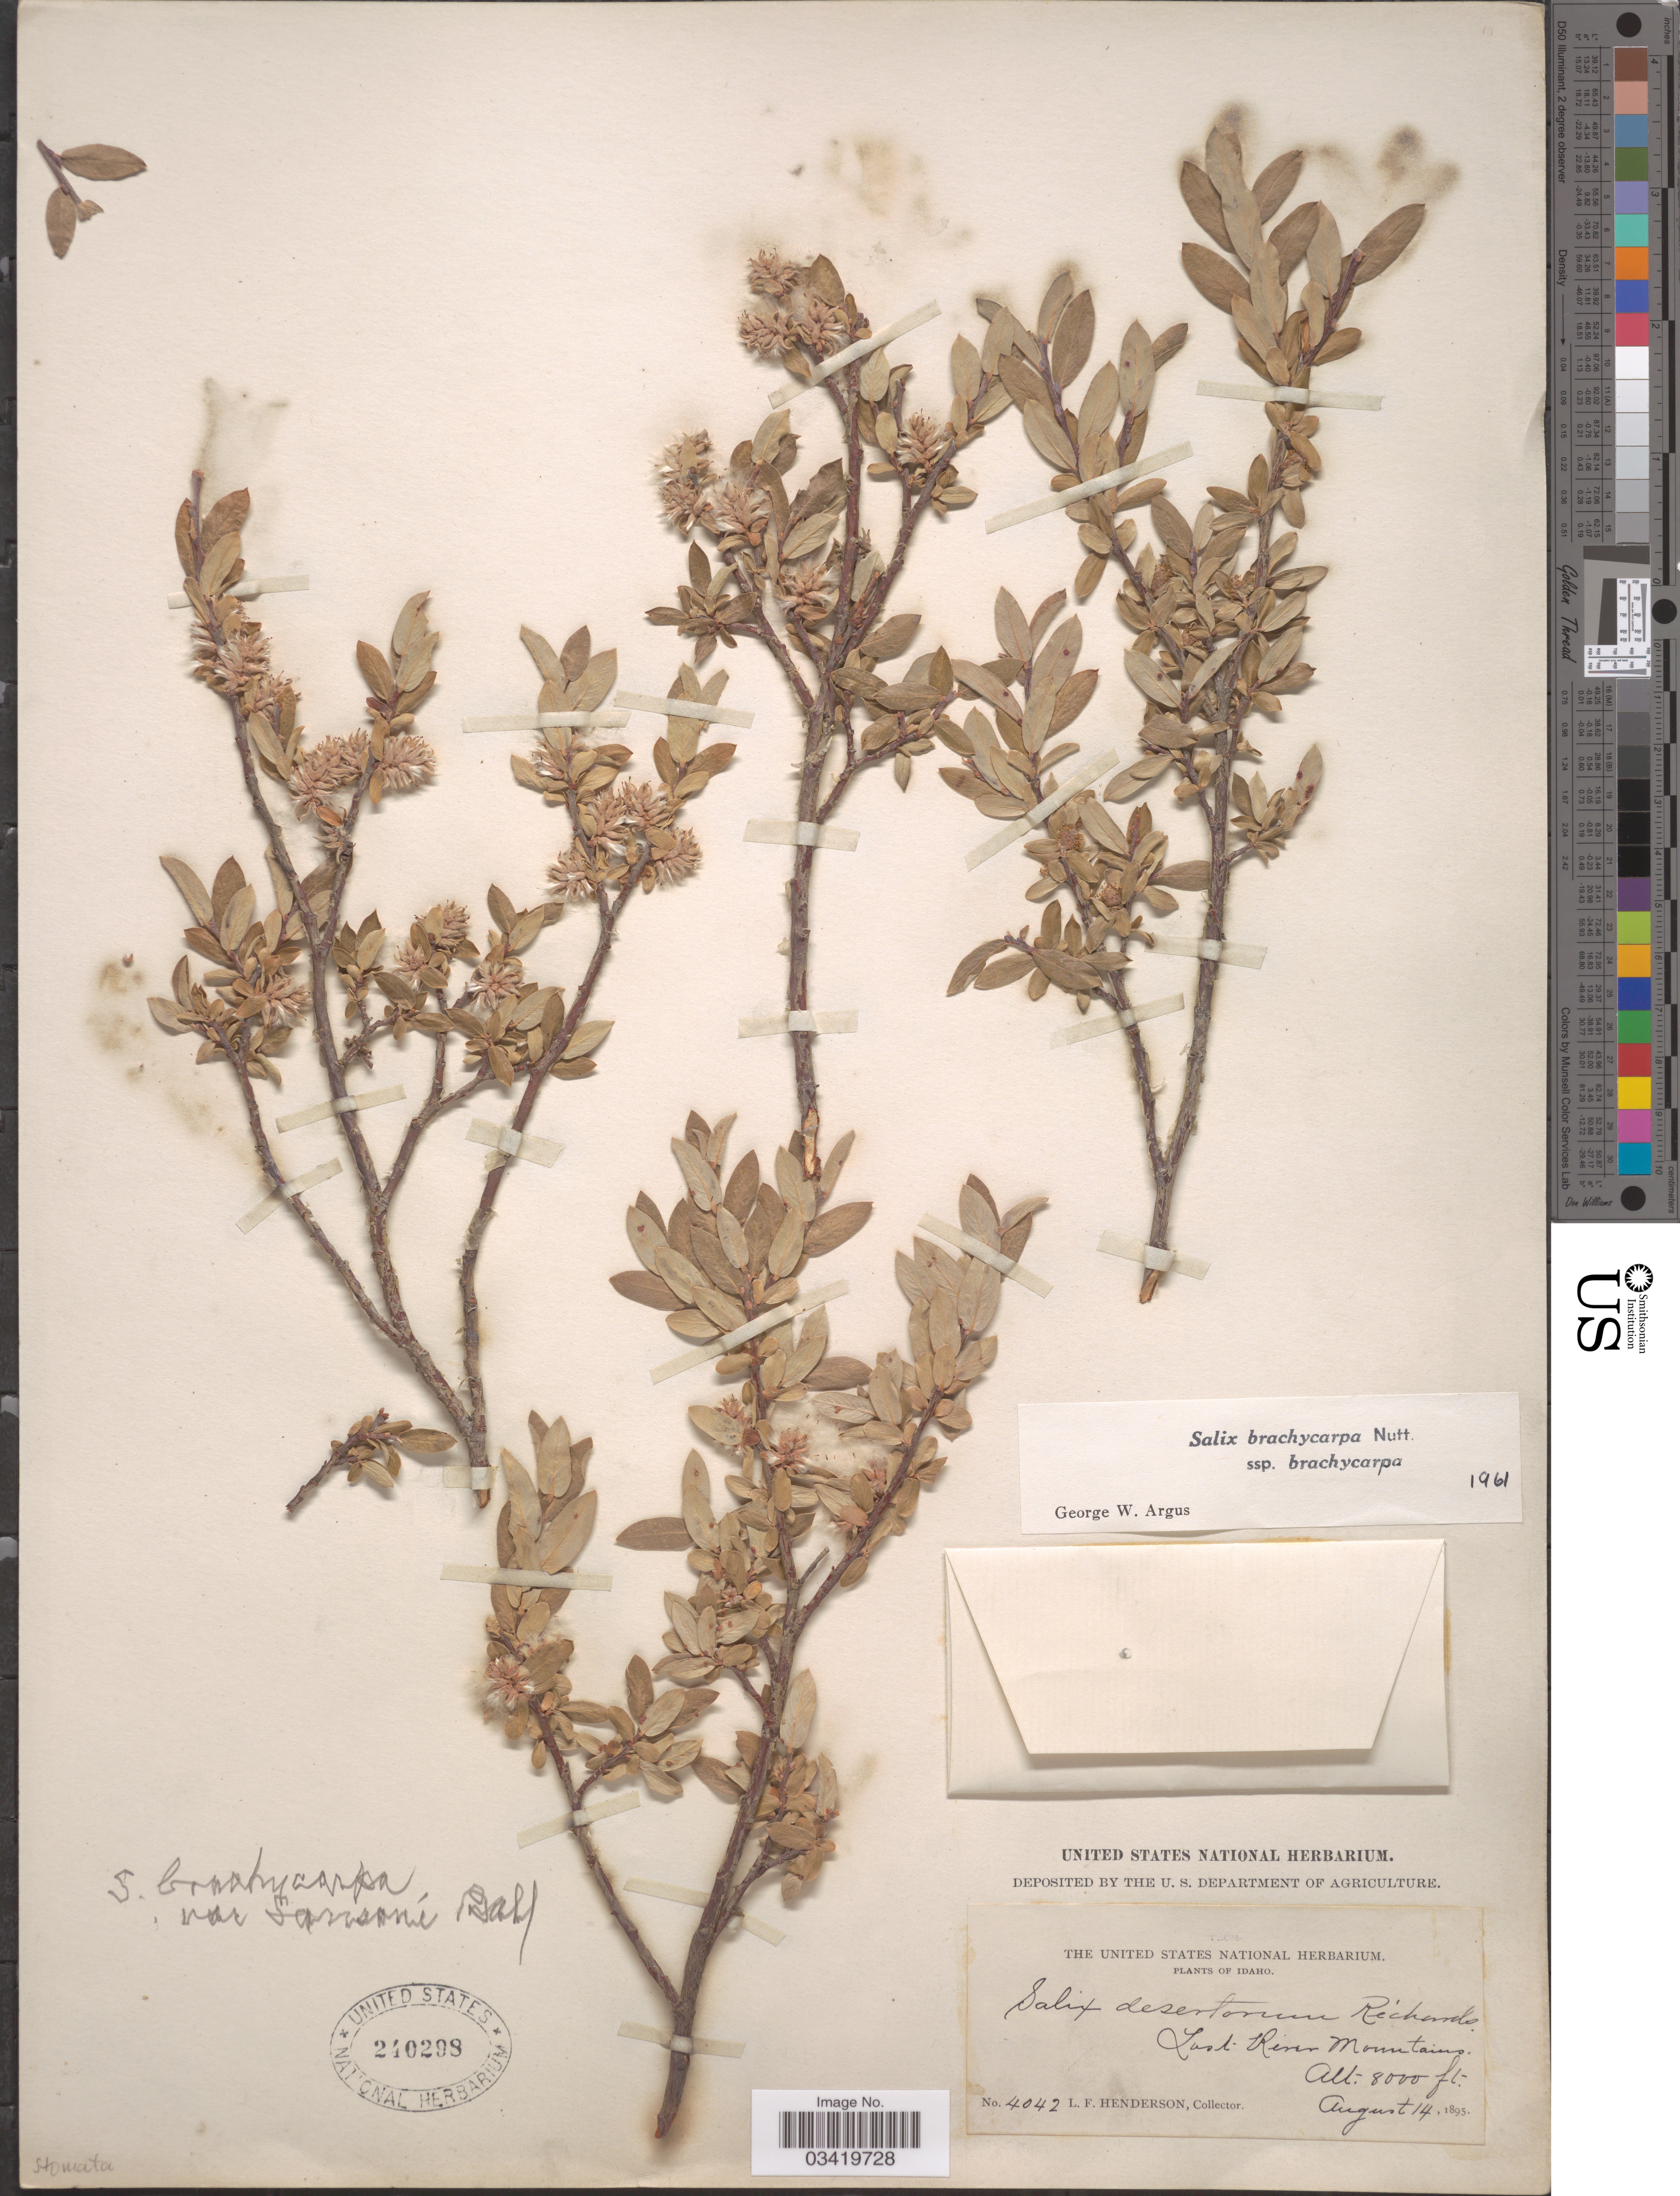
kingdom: Plantae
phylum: Tracheophyta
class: Magnoliopsida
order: Malpighiales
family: Salicaceae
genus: Salix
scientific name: Salix brachycarpa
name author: Nutt.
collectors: L. Henderson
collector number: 4042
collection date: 1895-08-14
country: United States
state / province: Idaho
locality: Lost River Mountain.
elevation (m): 2438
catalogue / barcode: US 240298